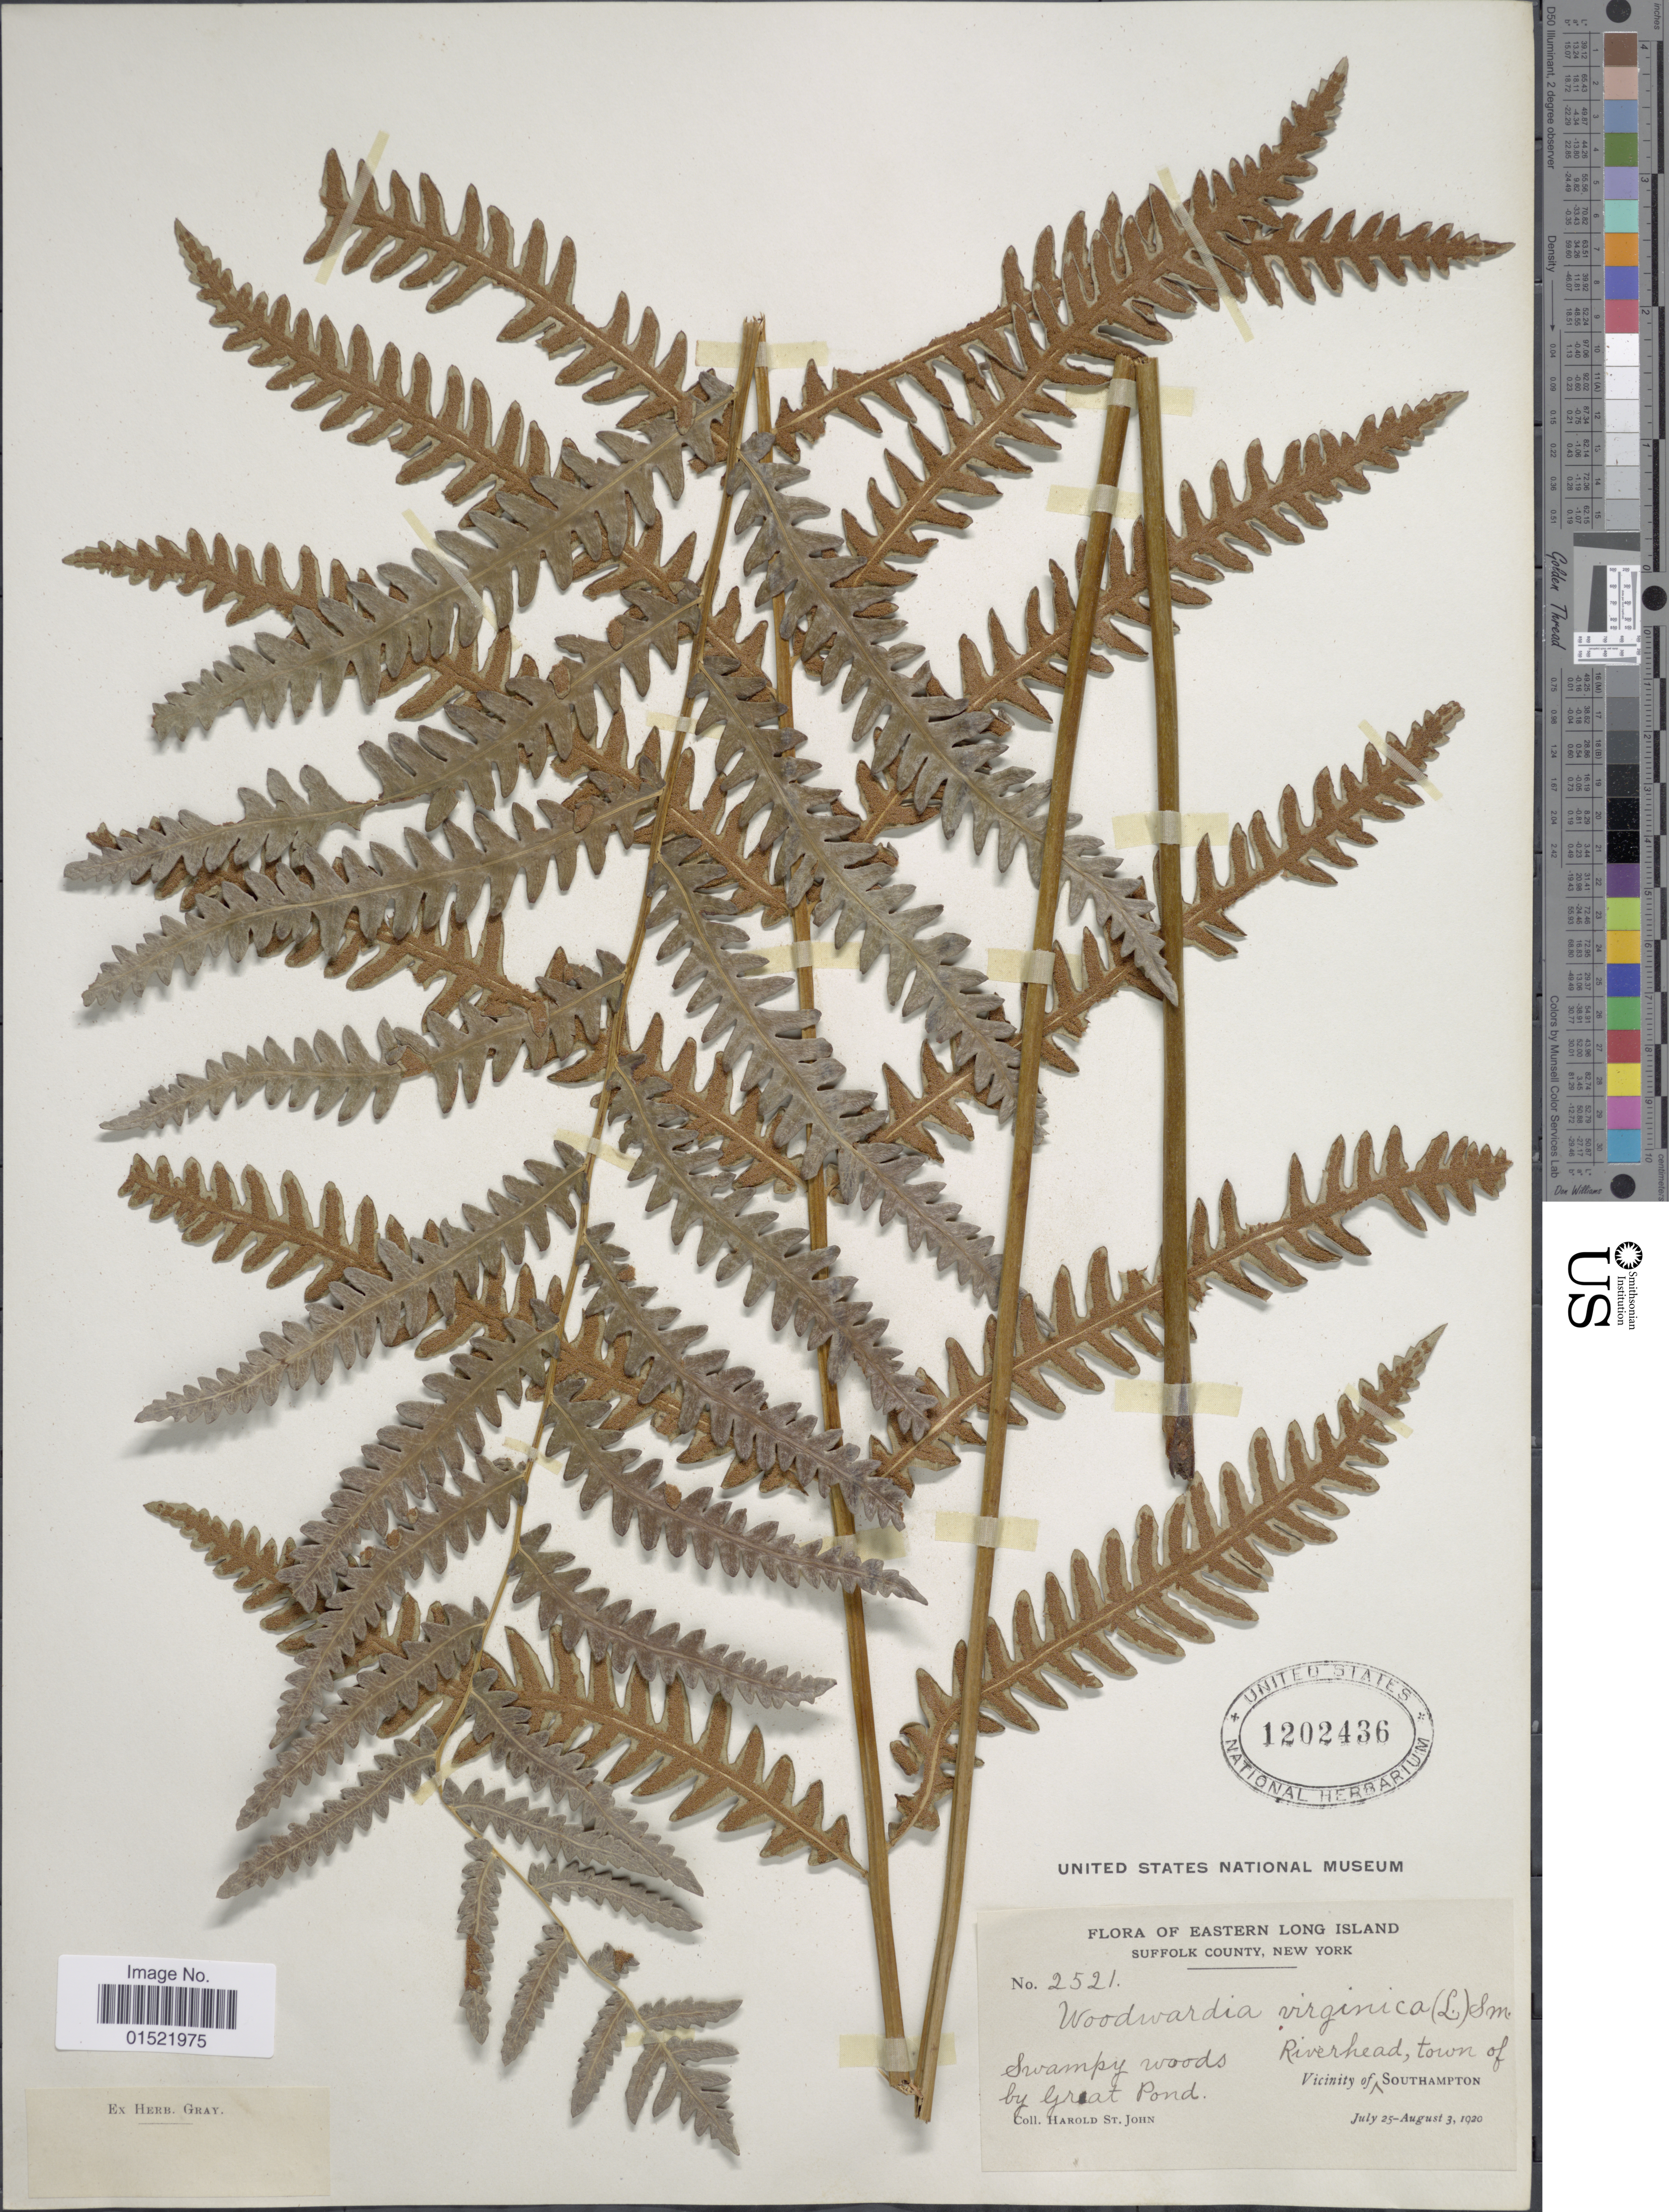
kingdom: Plantae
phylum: Tracheophyta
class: Polypodiopsida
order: Polypodiales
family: Blechnaceae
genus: Woodwardia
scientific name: Woodwardia virginica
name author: (L.) R.M. Sm.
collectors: H. St. John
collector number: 2521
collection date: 1920-07-25/1920-08-03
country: United States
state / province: New York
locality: Eastern Long Island, Suffolk County, swampy woods by Great Pond, Riverhead, town of vicinity of Southampton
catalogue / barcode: US 1202436